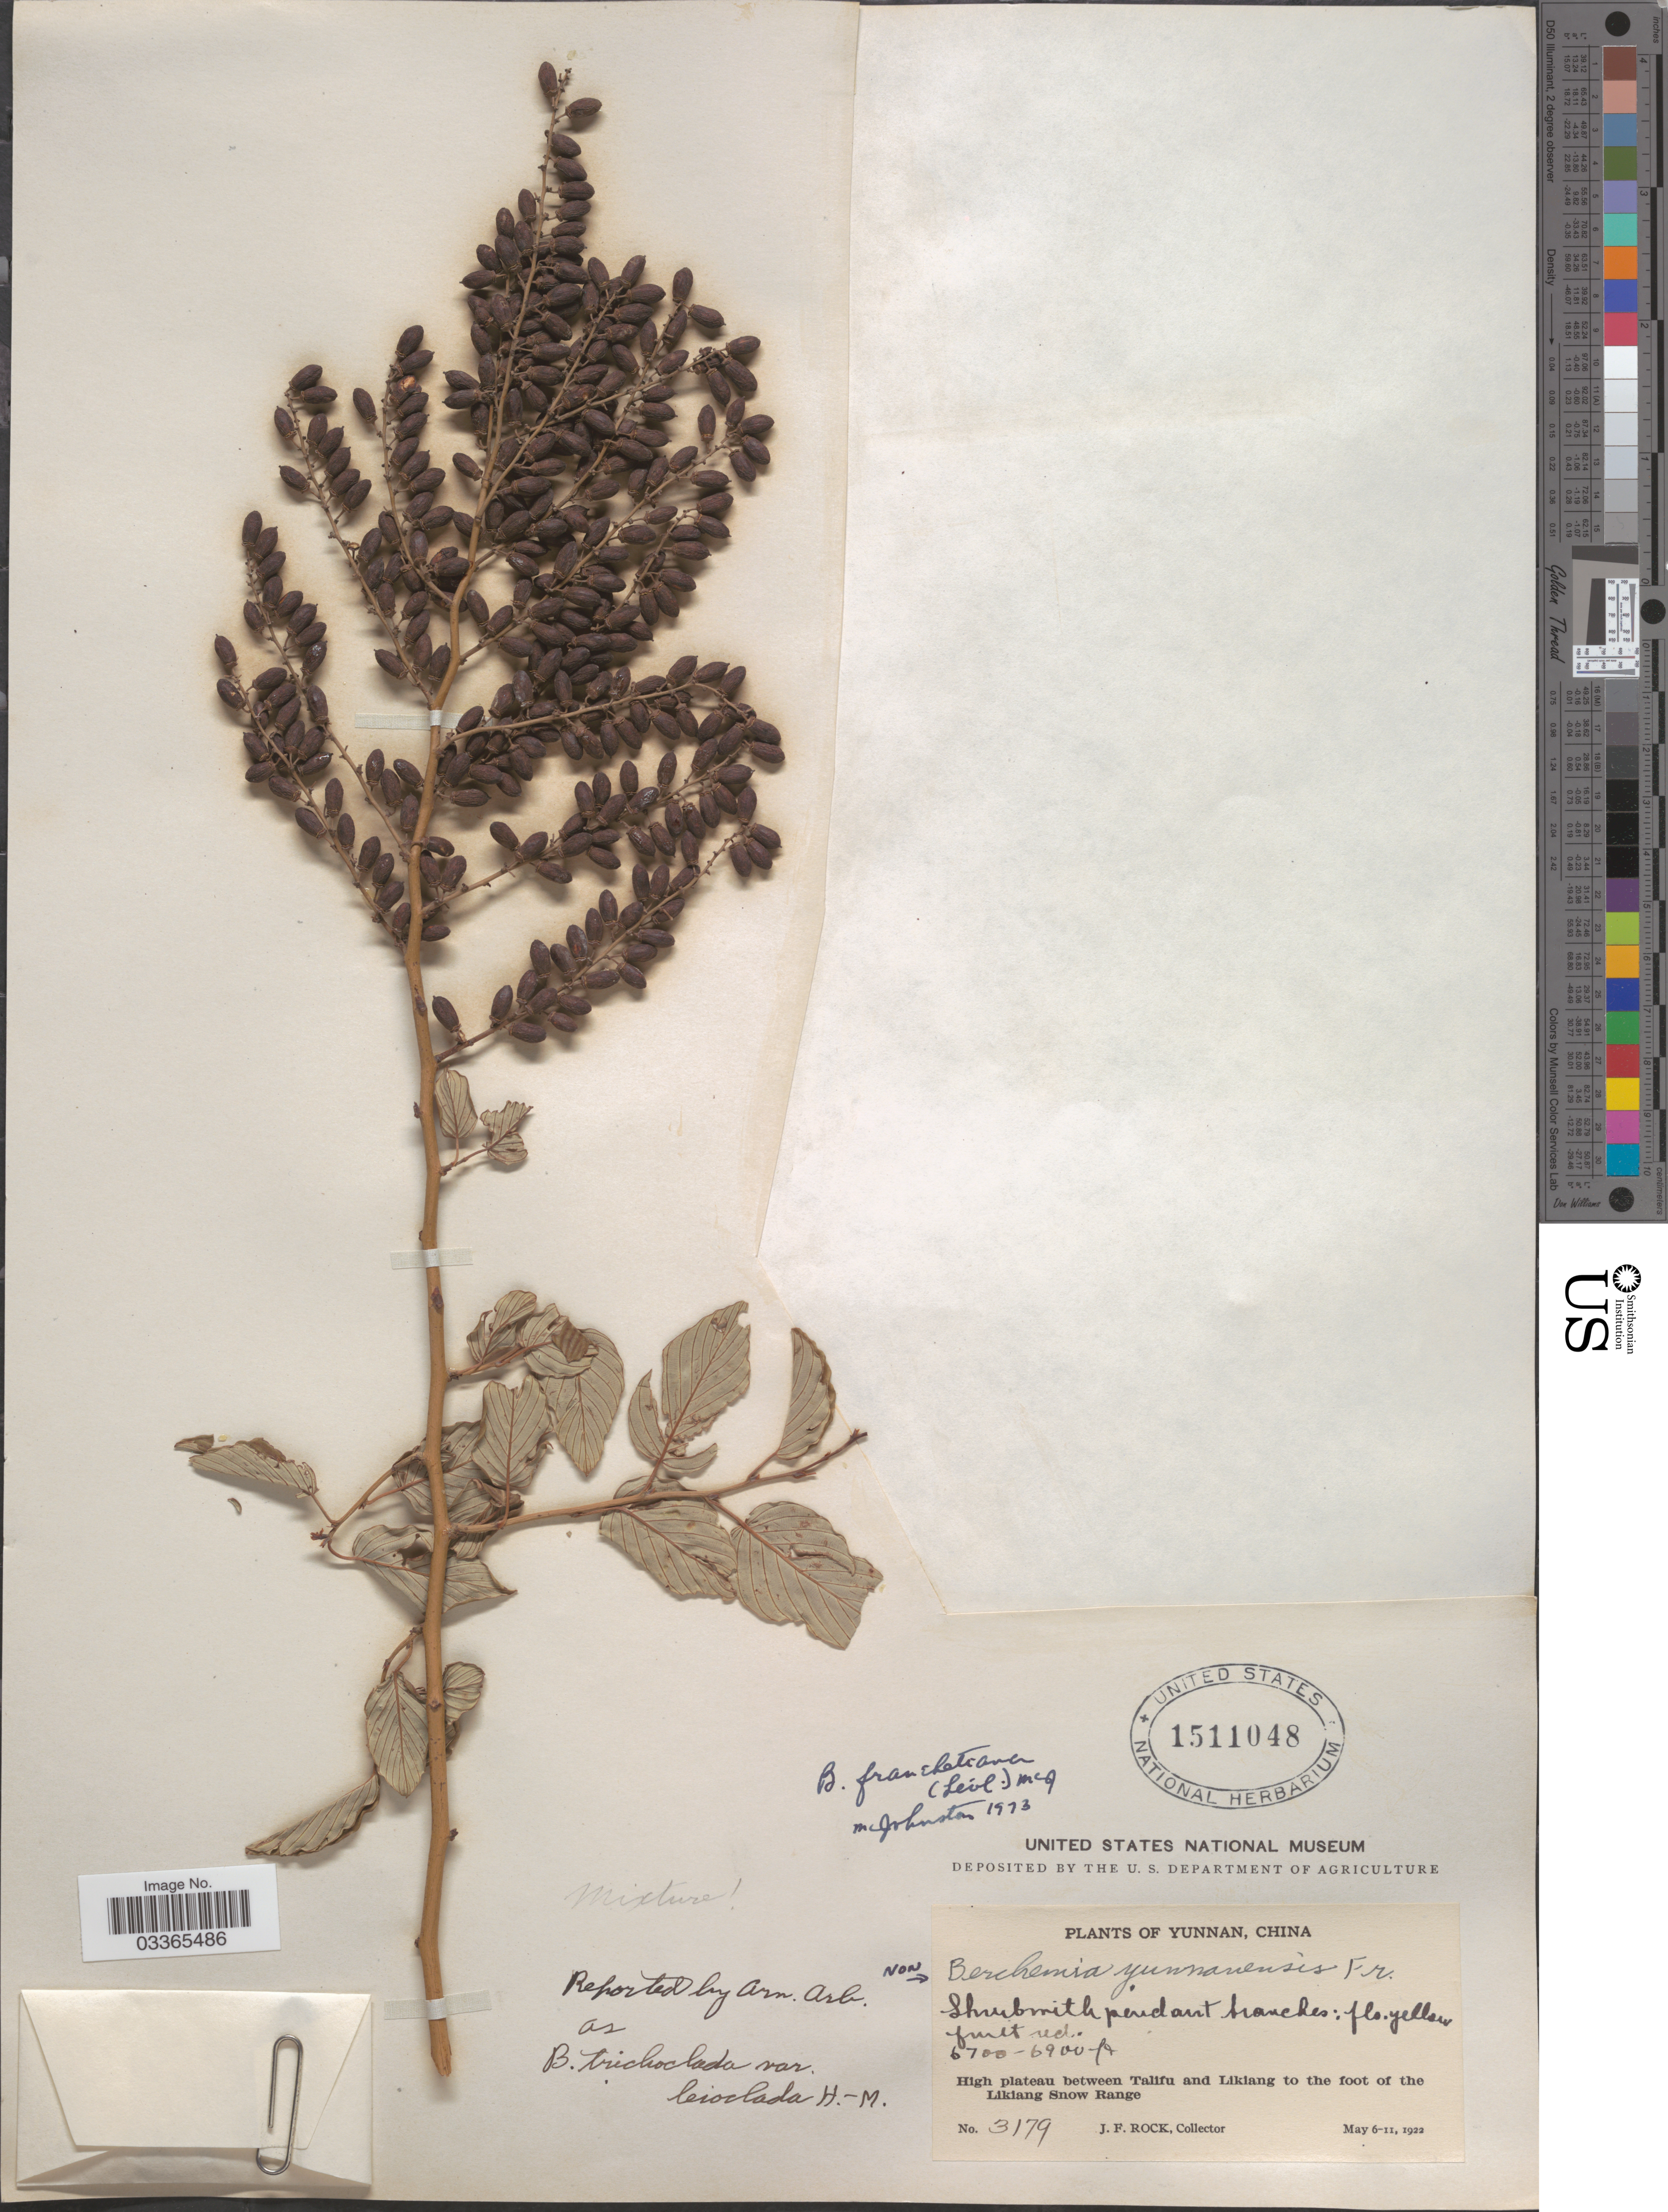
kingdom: Plantae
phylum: Tracheophyta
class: Magnoliopsida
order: Rosales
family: Rhamnaceae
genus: Berchemia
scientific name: Berchemia franchetiana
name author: (H. Lév.) H.H. Pham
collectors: J. Rock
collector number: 3179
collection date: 1922-05-06/1922-05-11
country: China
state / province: Yunnan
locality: High plateau between Talifu and Likiang to the foot of the Likiang Snow Range.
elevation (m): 2042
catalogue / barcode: US 1511048